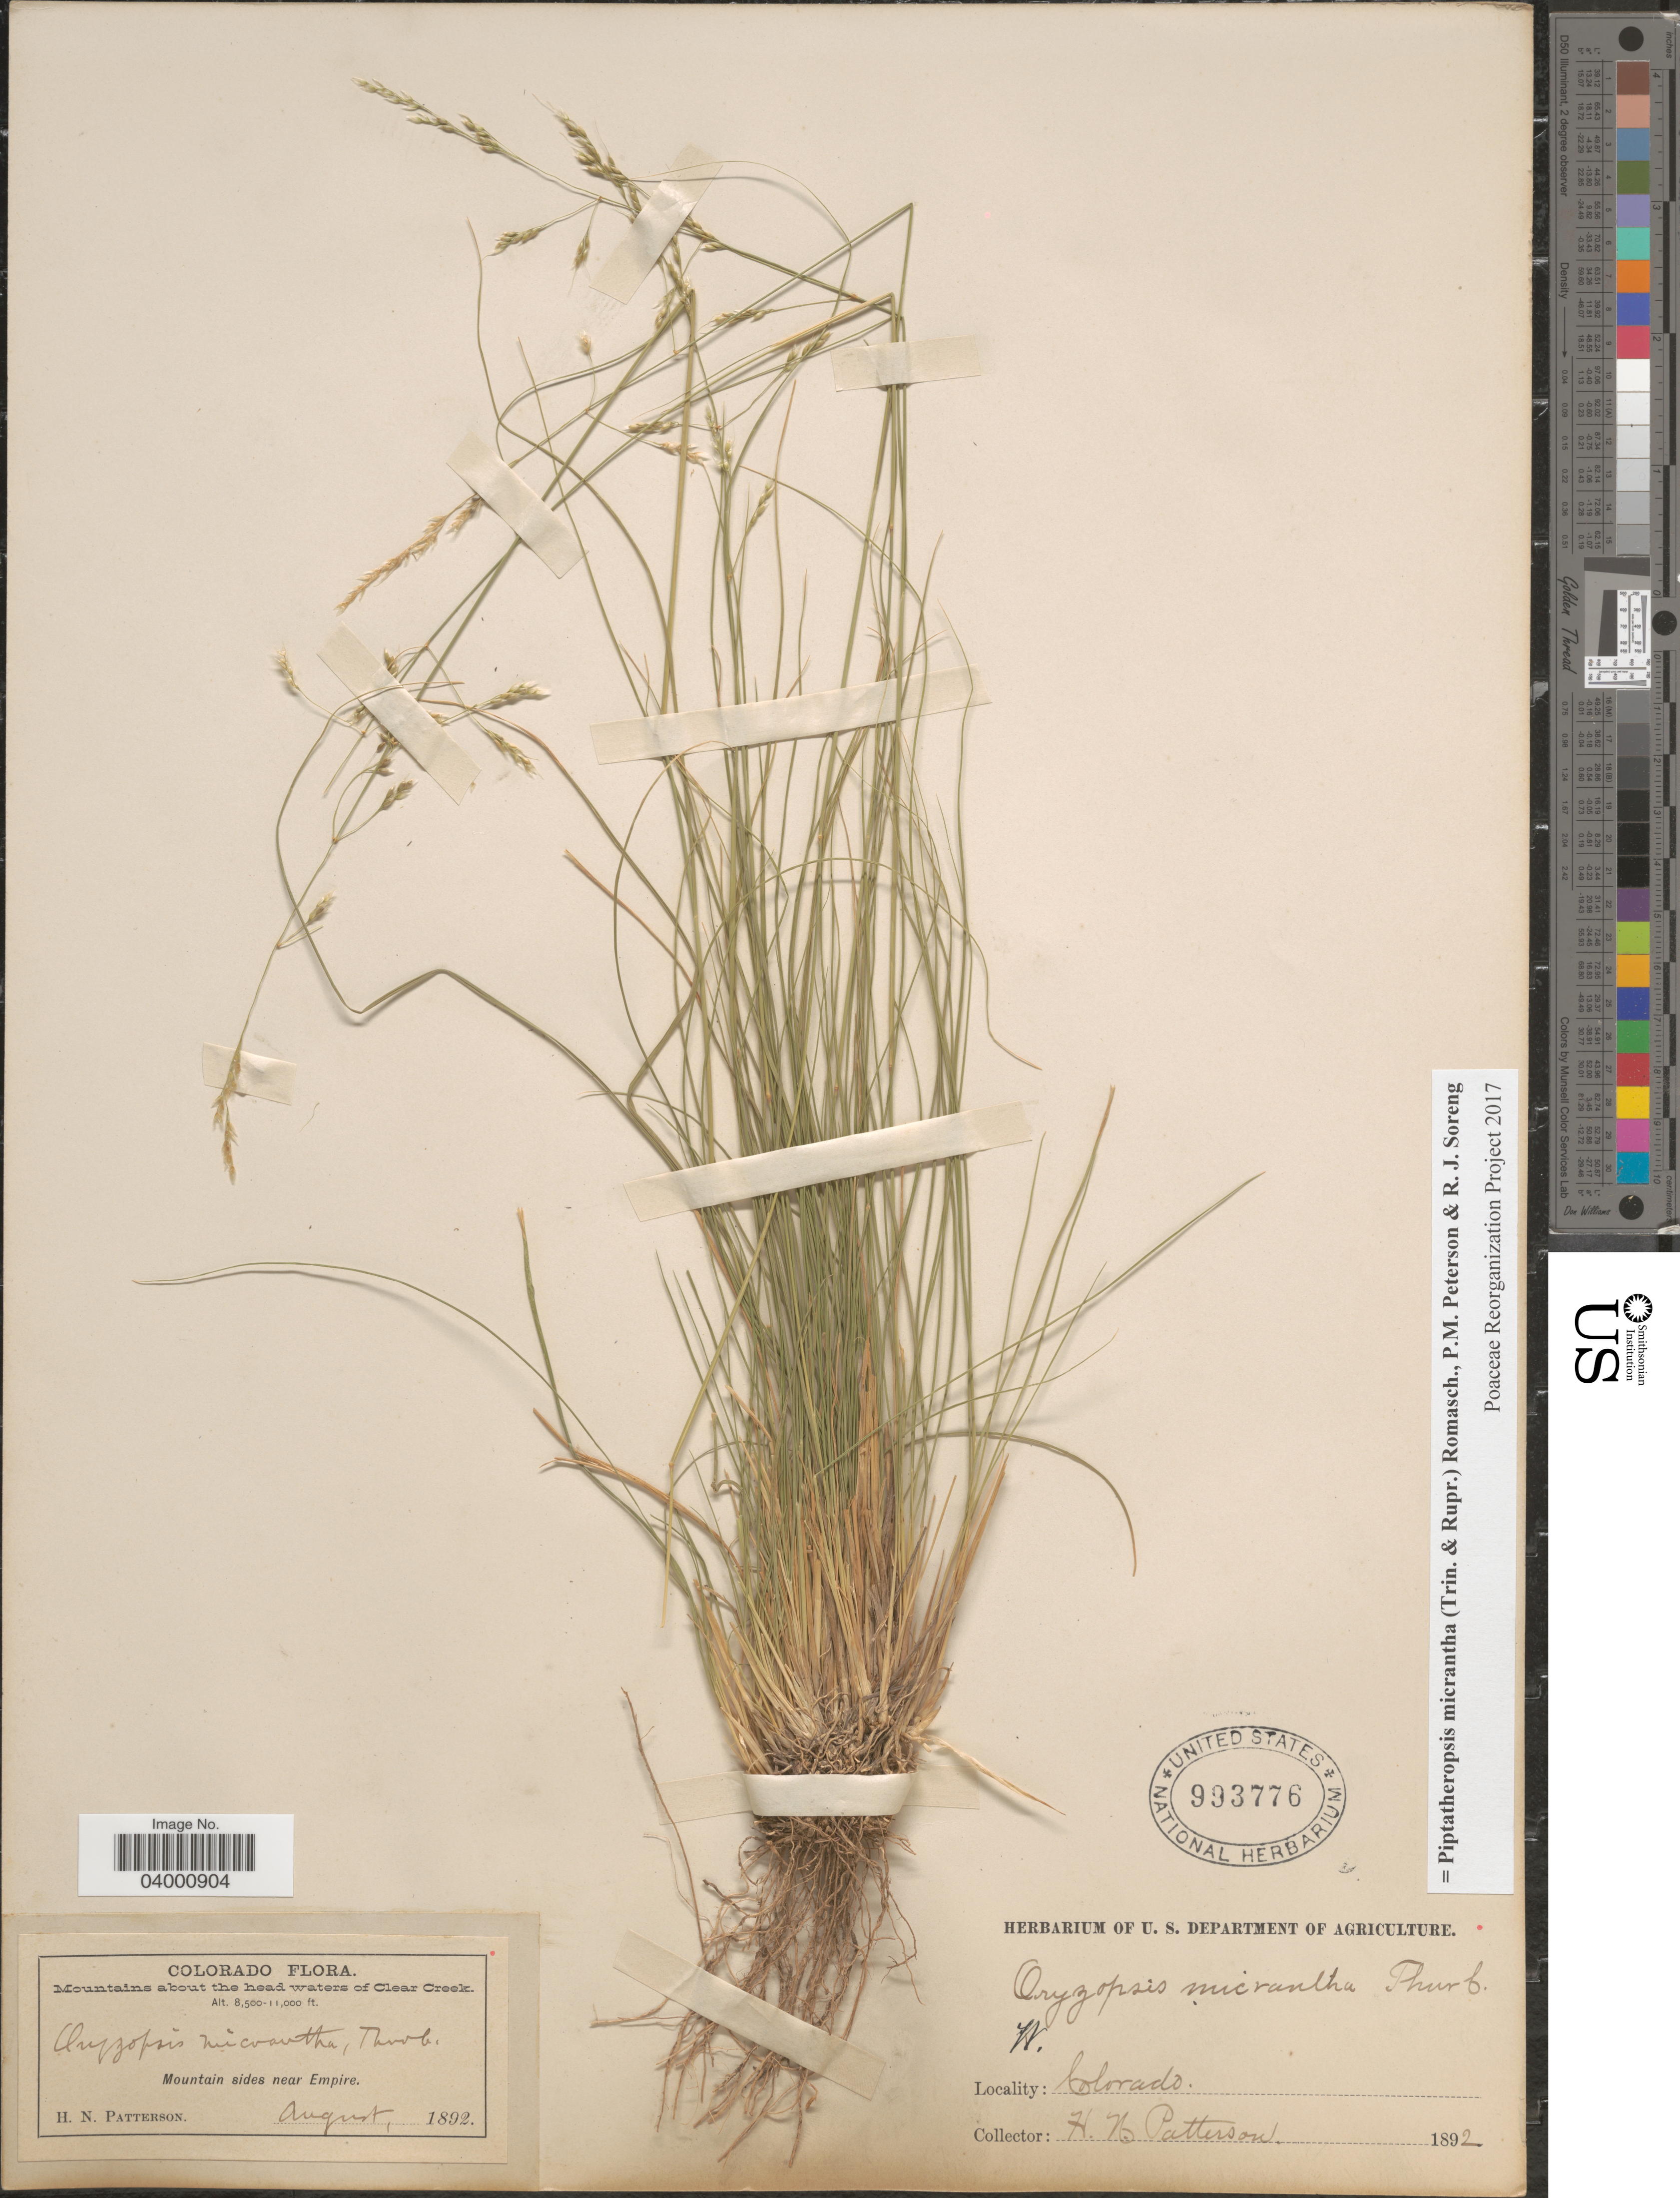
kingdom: Plantae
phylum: Tracheophyta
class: Liliopsida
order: Poales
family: Poaceae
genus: Piptatheropsis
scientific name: Piptatheropsis micrantha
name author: (Trin. & Rupr.) Romasch.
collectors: H. N. Patterson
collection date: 1892-08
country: United States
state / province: Colorado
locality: Mountains about the head waters of Clear Creek. Mountain sides near Empire.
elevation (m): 2591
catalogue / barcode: US 993776